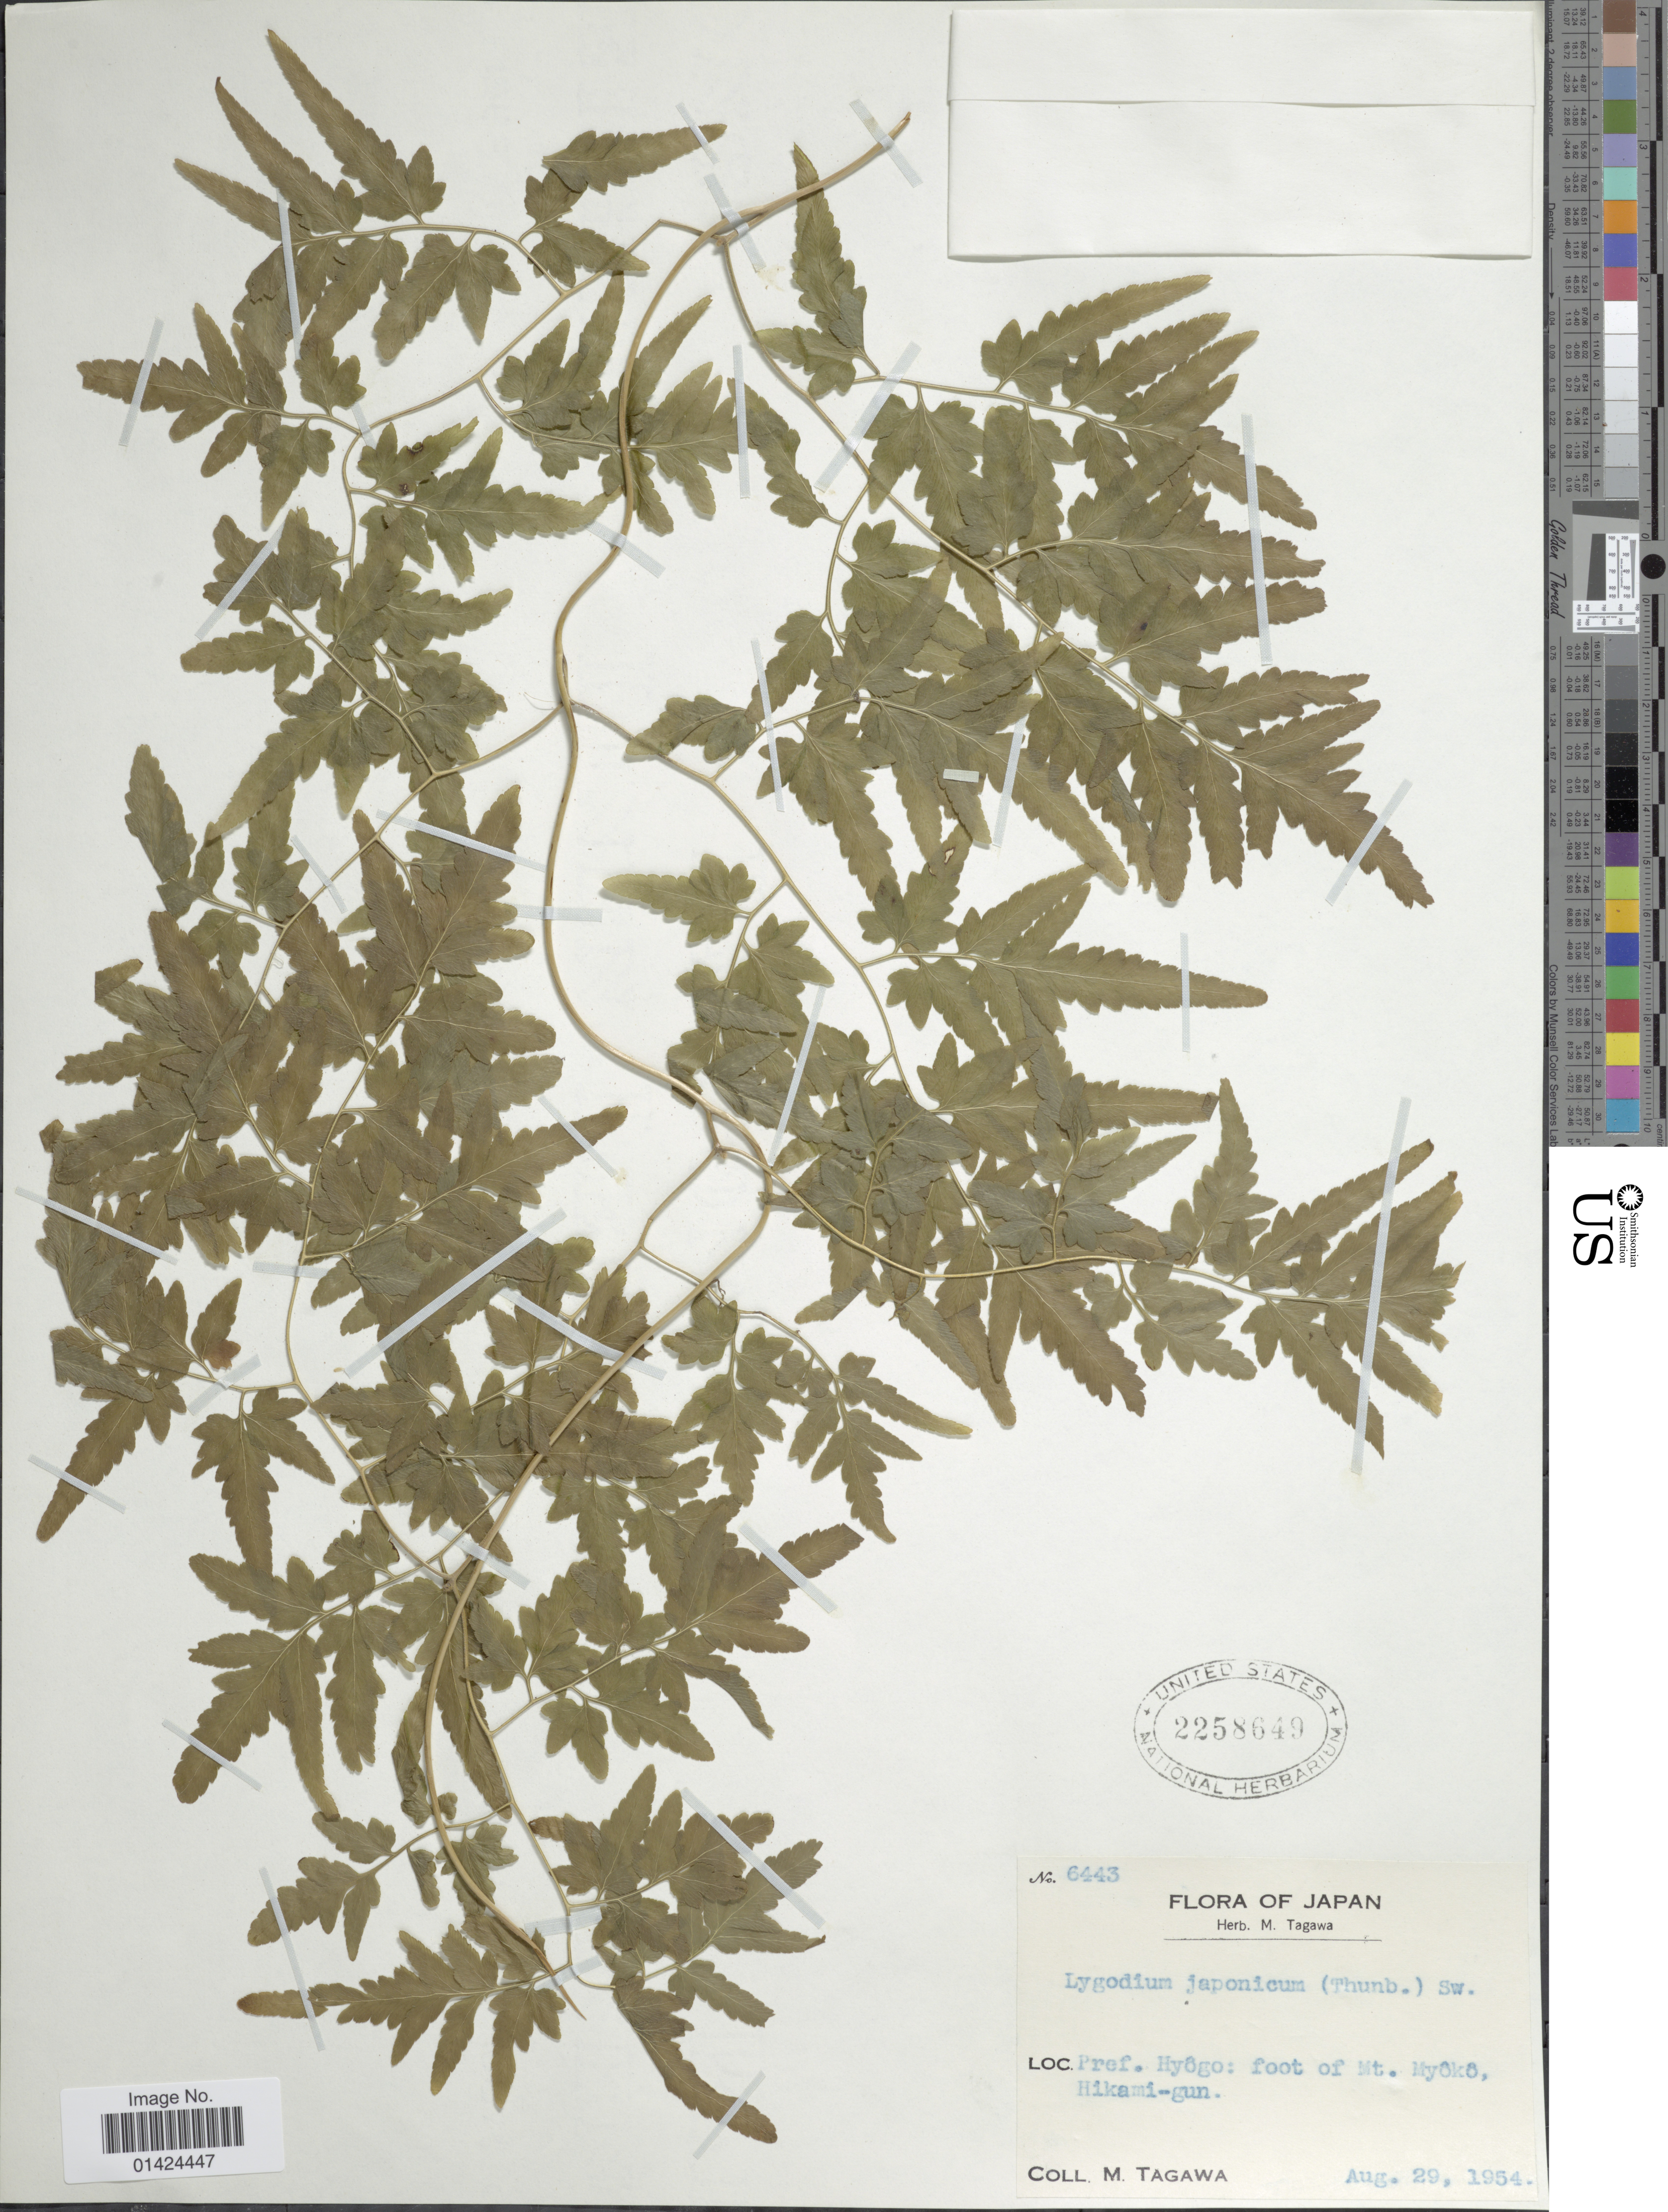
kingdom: Plantae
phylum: Tracheophyta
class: Polypodiopsida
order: Schizaeales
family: Lygodiaceae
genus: Lygodium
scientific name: Lygodium japonicum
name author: (Thunb.) Sw.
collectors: M. Tagawa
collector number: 6443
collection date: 1954-08-29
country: Japan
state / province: Hyogo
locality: Foot of Mt. Myôkô, Hikami-gun.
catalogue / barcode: US 2258649